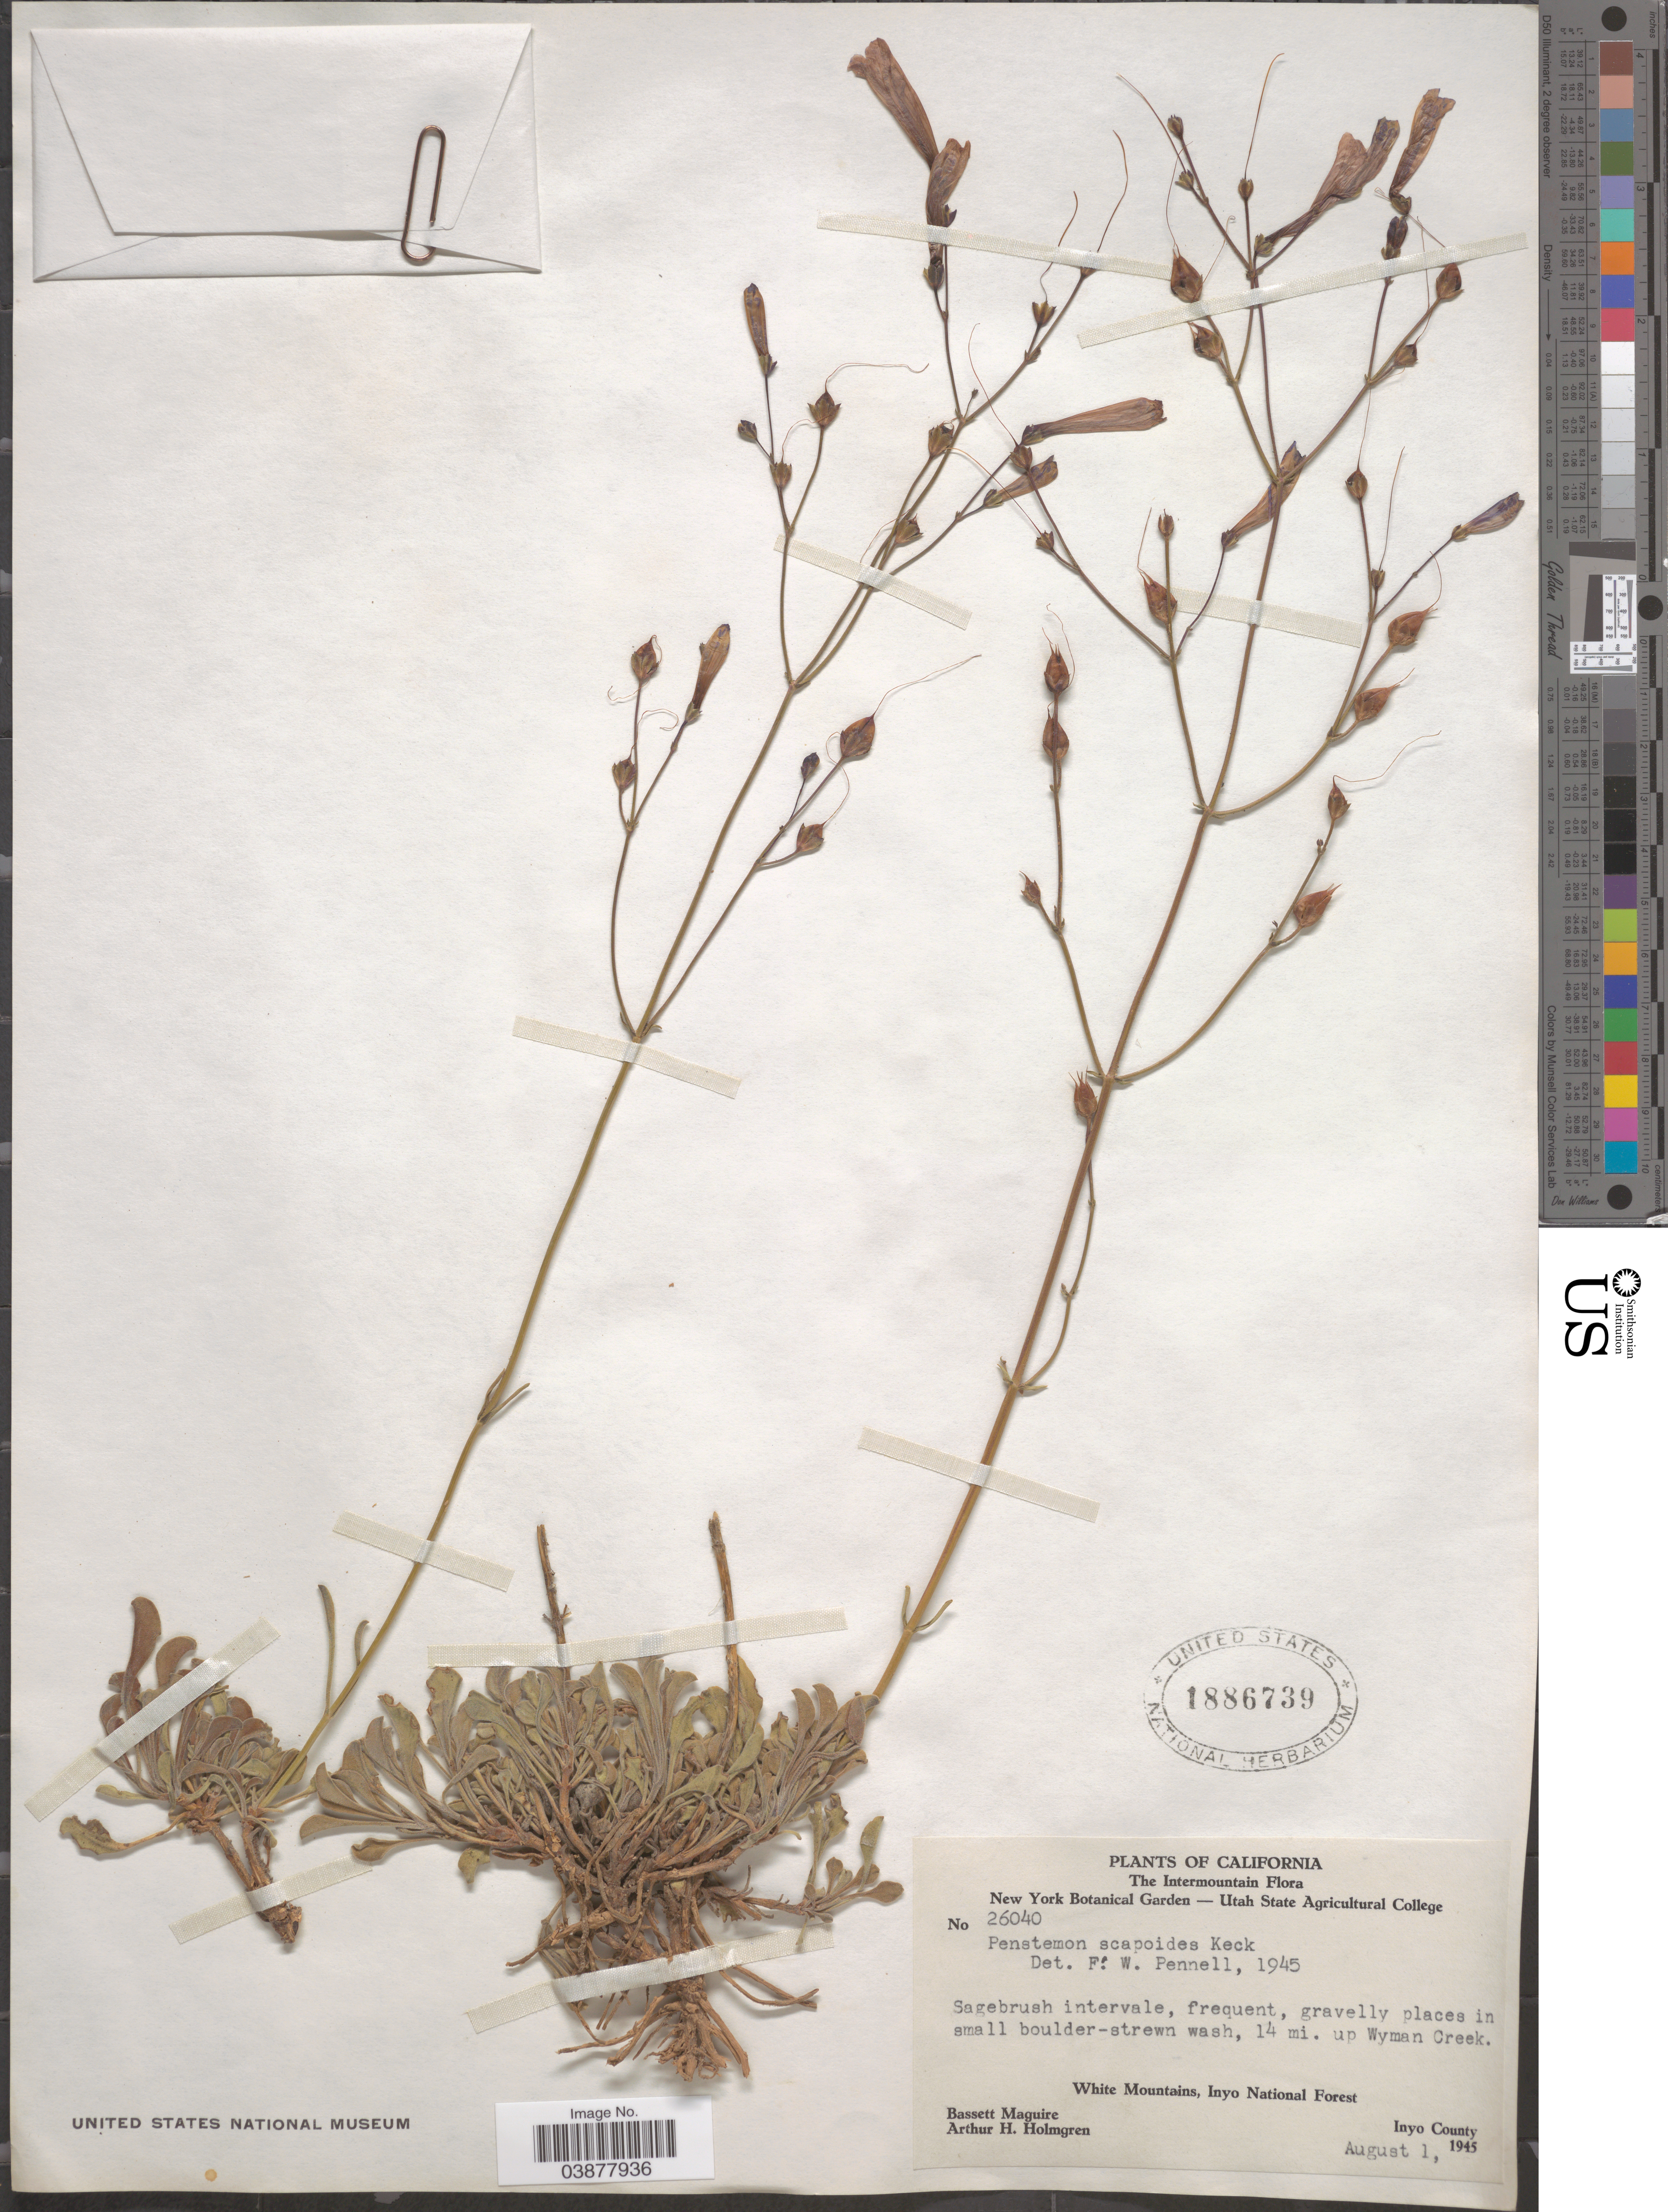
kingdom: Plantae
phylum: Tracheophyta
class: Magnoliopsida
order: Lamiales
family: Plantaginaceae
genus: Penstemon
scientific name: Penstemon scapoides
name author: D.D. Keck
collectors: B. Maguire & A. H. Holmgren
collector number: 26040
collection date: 1945-08-01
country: United States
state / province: California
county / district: Inyo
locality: The Intermountain. 14 mi. up Wyman Creek. White Mountains, Inyo National Forest. Inyo County.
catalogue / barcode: US 1886739